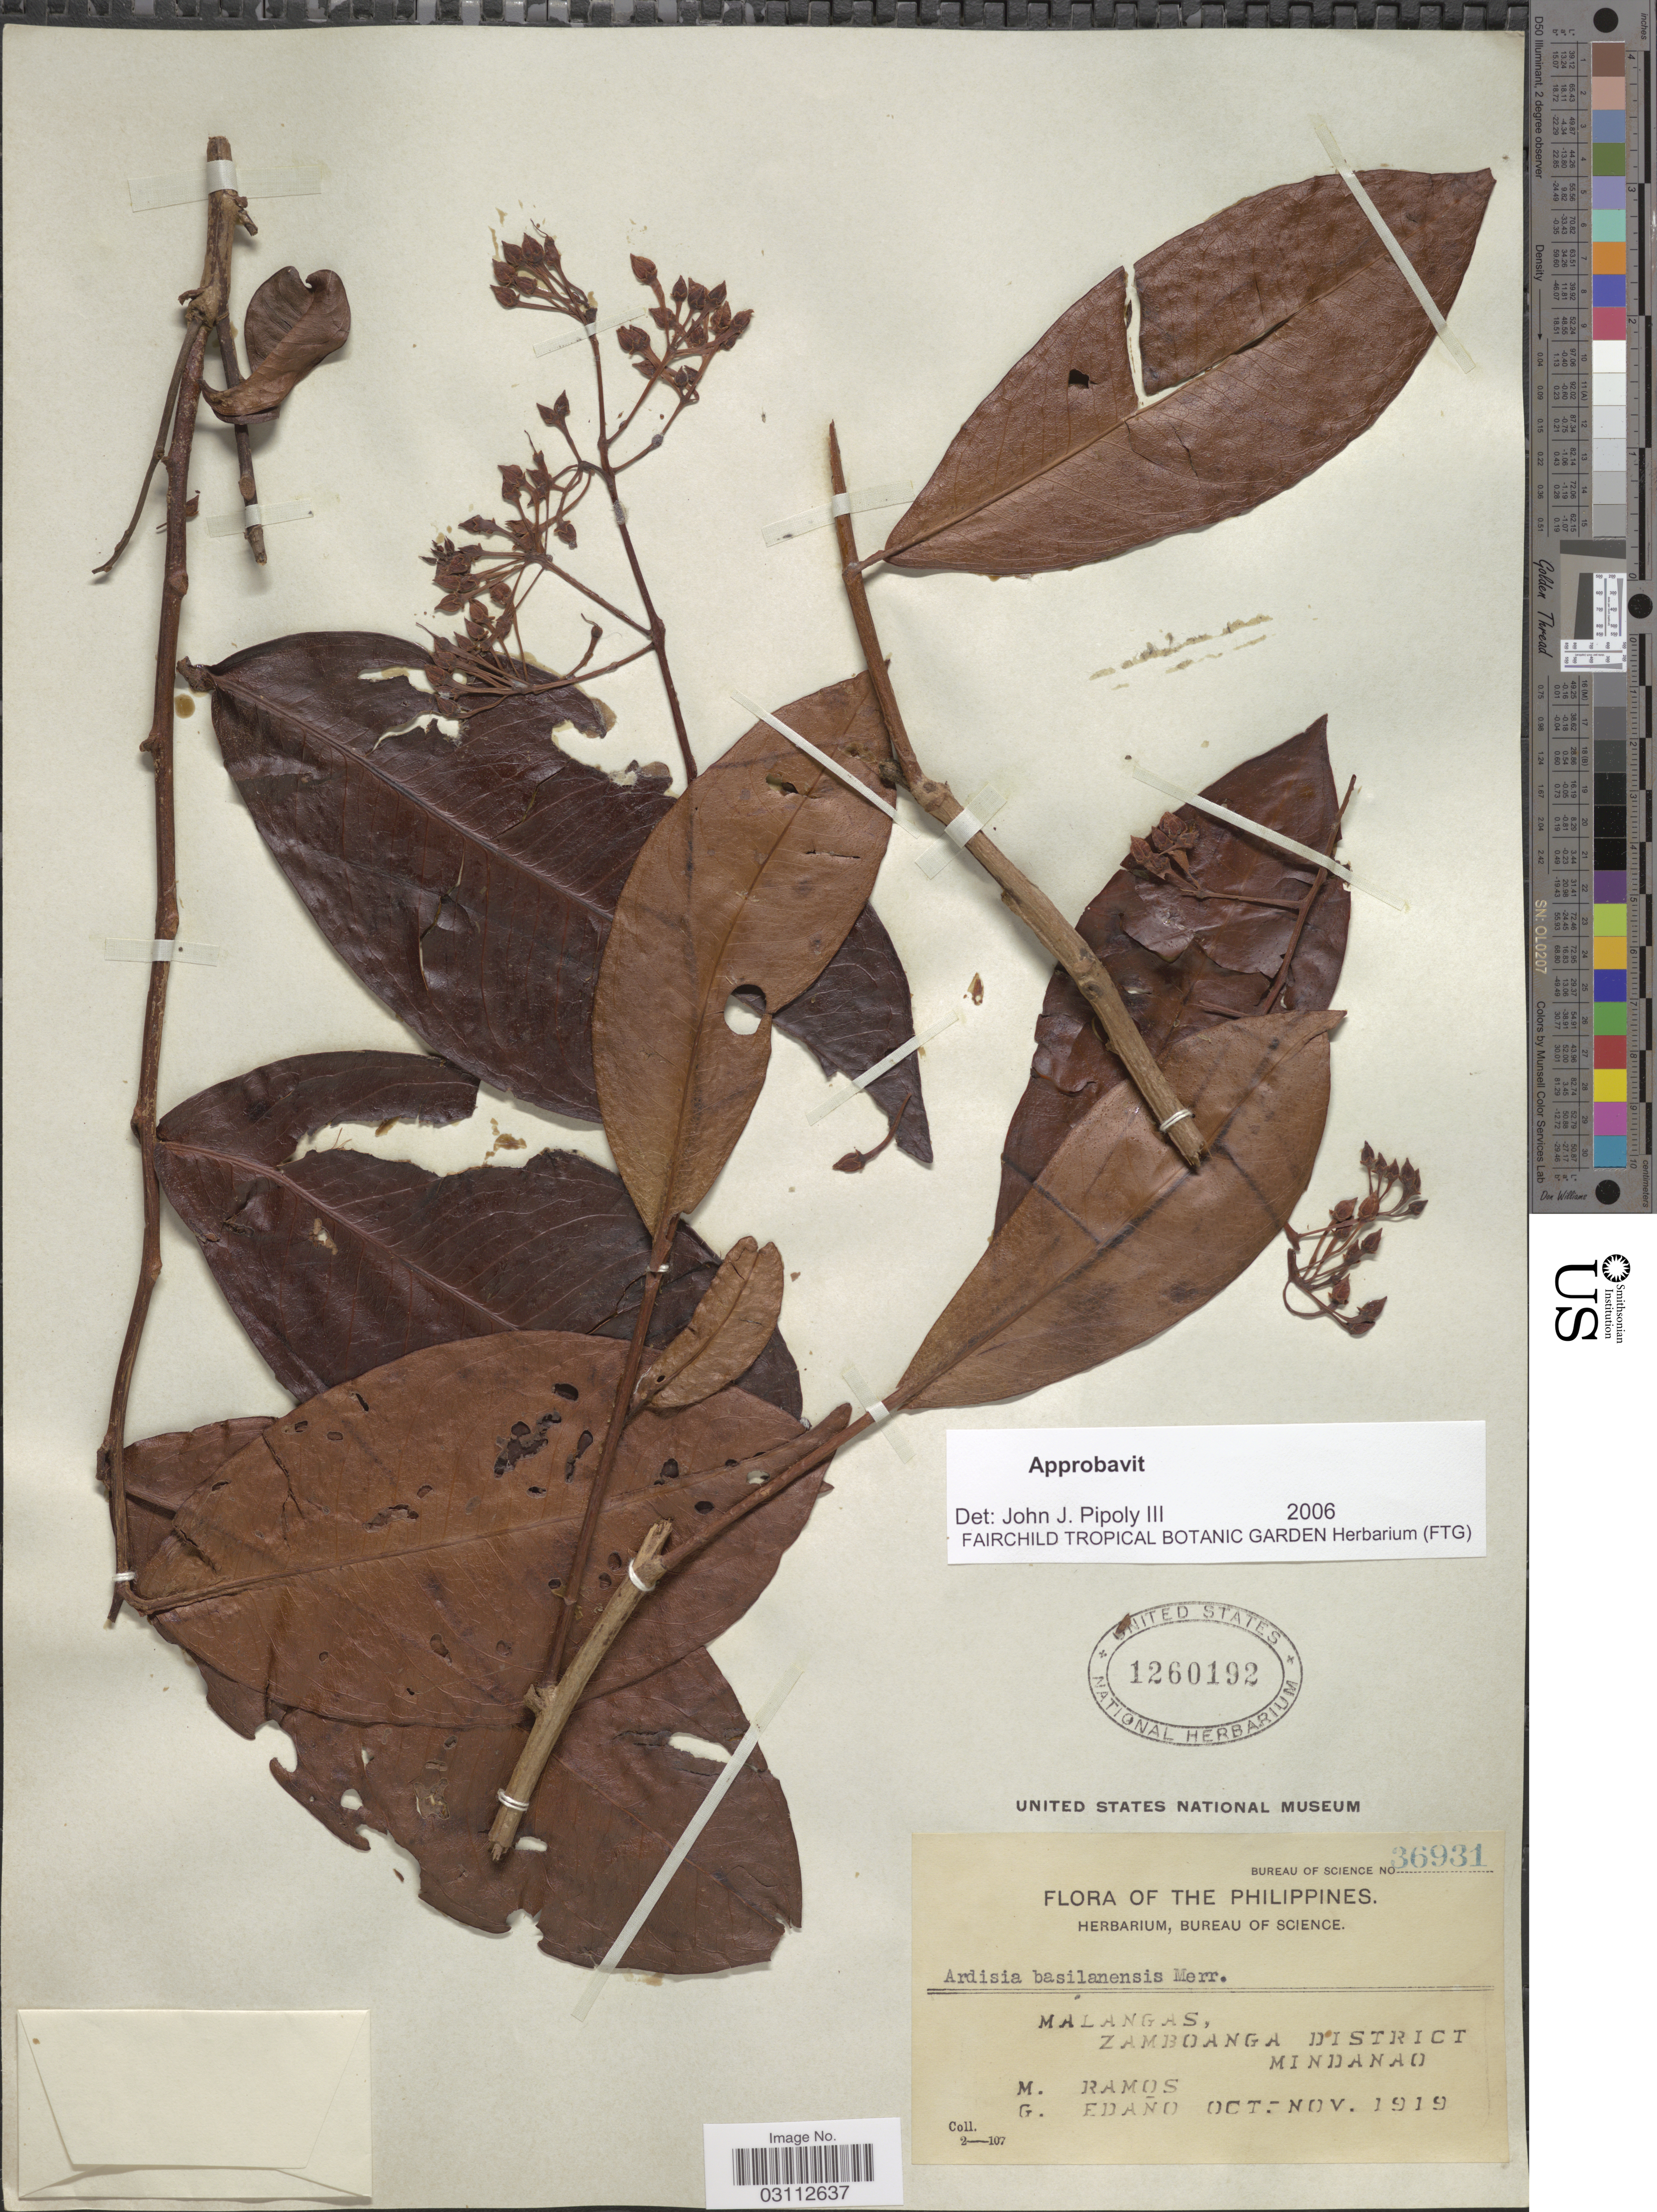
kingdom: Plantae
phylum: Tracheophyta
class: Magnoliopsida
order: Ericales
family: Primulaceae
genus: Ardisia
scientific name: Ardisia basilanensis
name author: Merr.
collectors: M. Ramos & G. Edaño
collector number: Bureau of science 36931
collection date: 1919-10/1919-11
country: Philippines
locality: Malangas, Zamboanga District, Mindanao.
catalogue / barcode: US 1260192